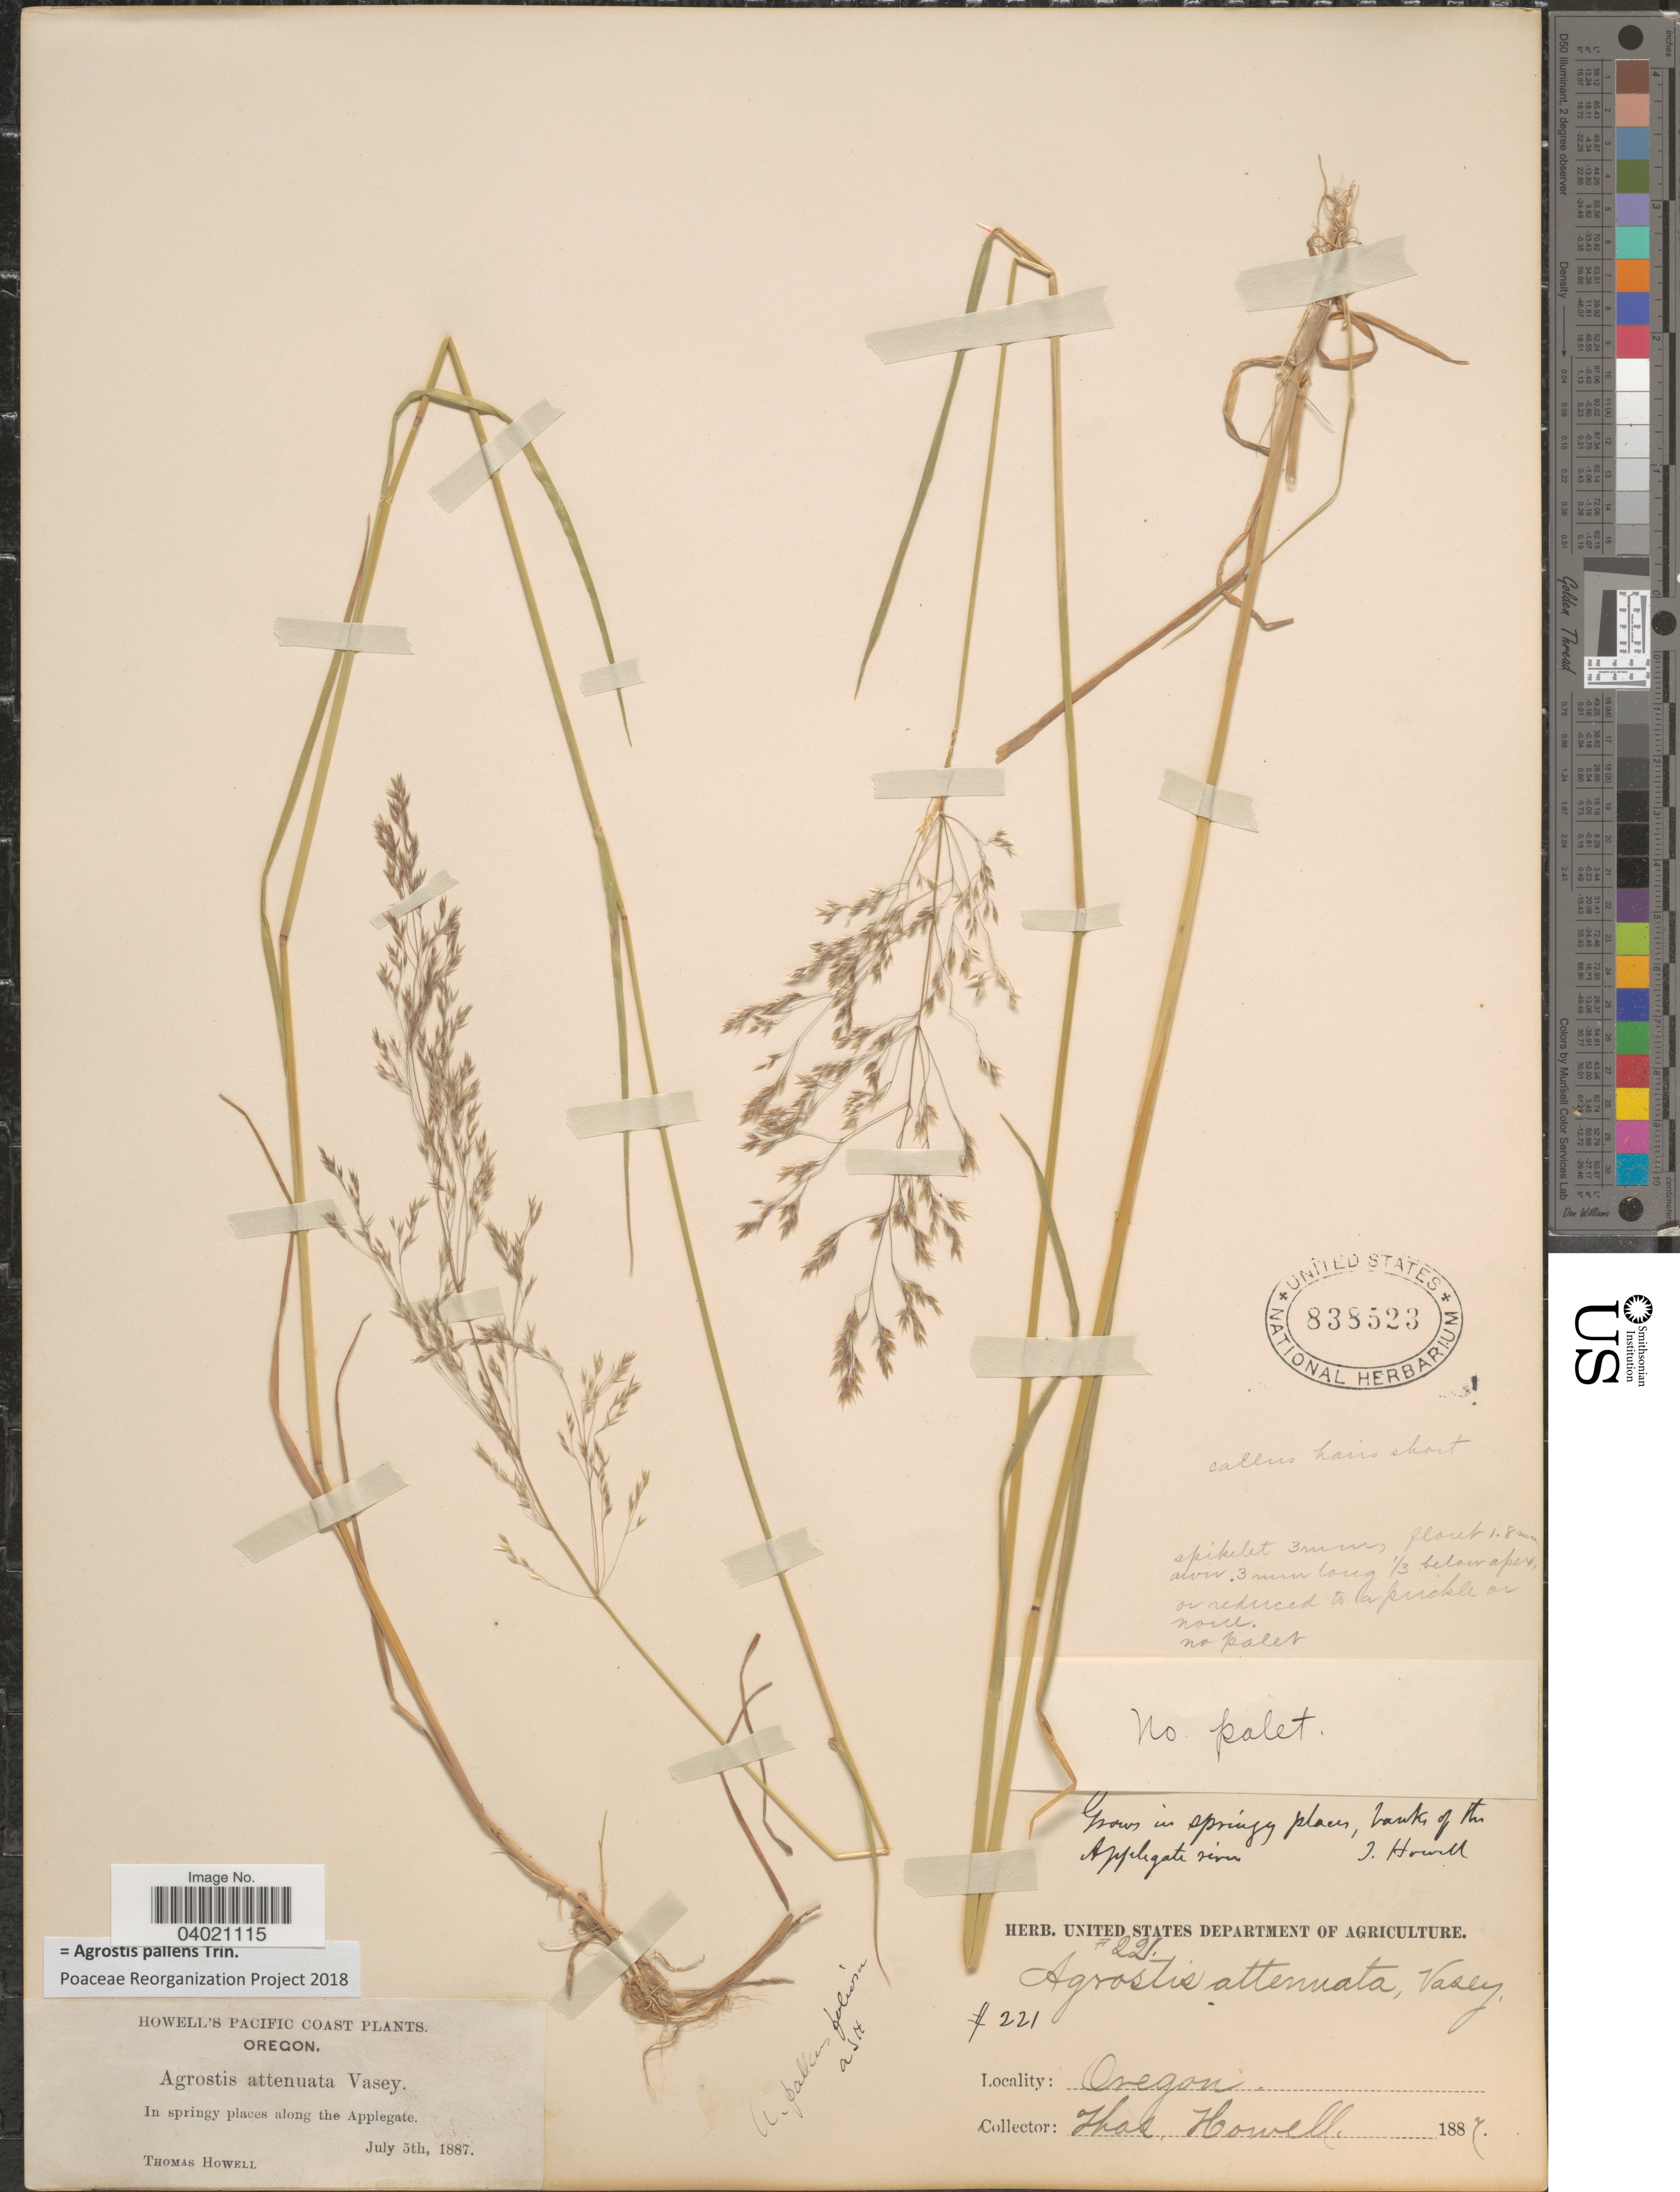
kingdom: Plantae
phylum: Tracheophyta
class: Liliopsida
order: Poales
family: Poaceae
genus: Agrostis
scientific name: Agrostis pallens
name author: Trin.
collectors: T. Howell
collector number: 221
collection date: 1887-07-05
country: United States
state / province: Oregon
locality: Pacific Coast. In springy places along the Applegate.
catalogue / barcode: US 838523